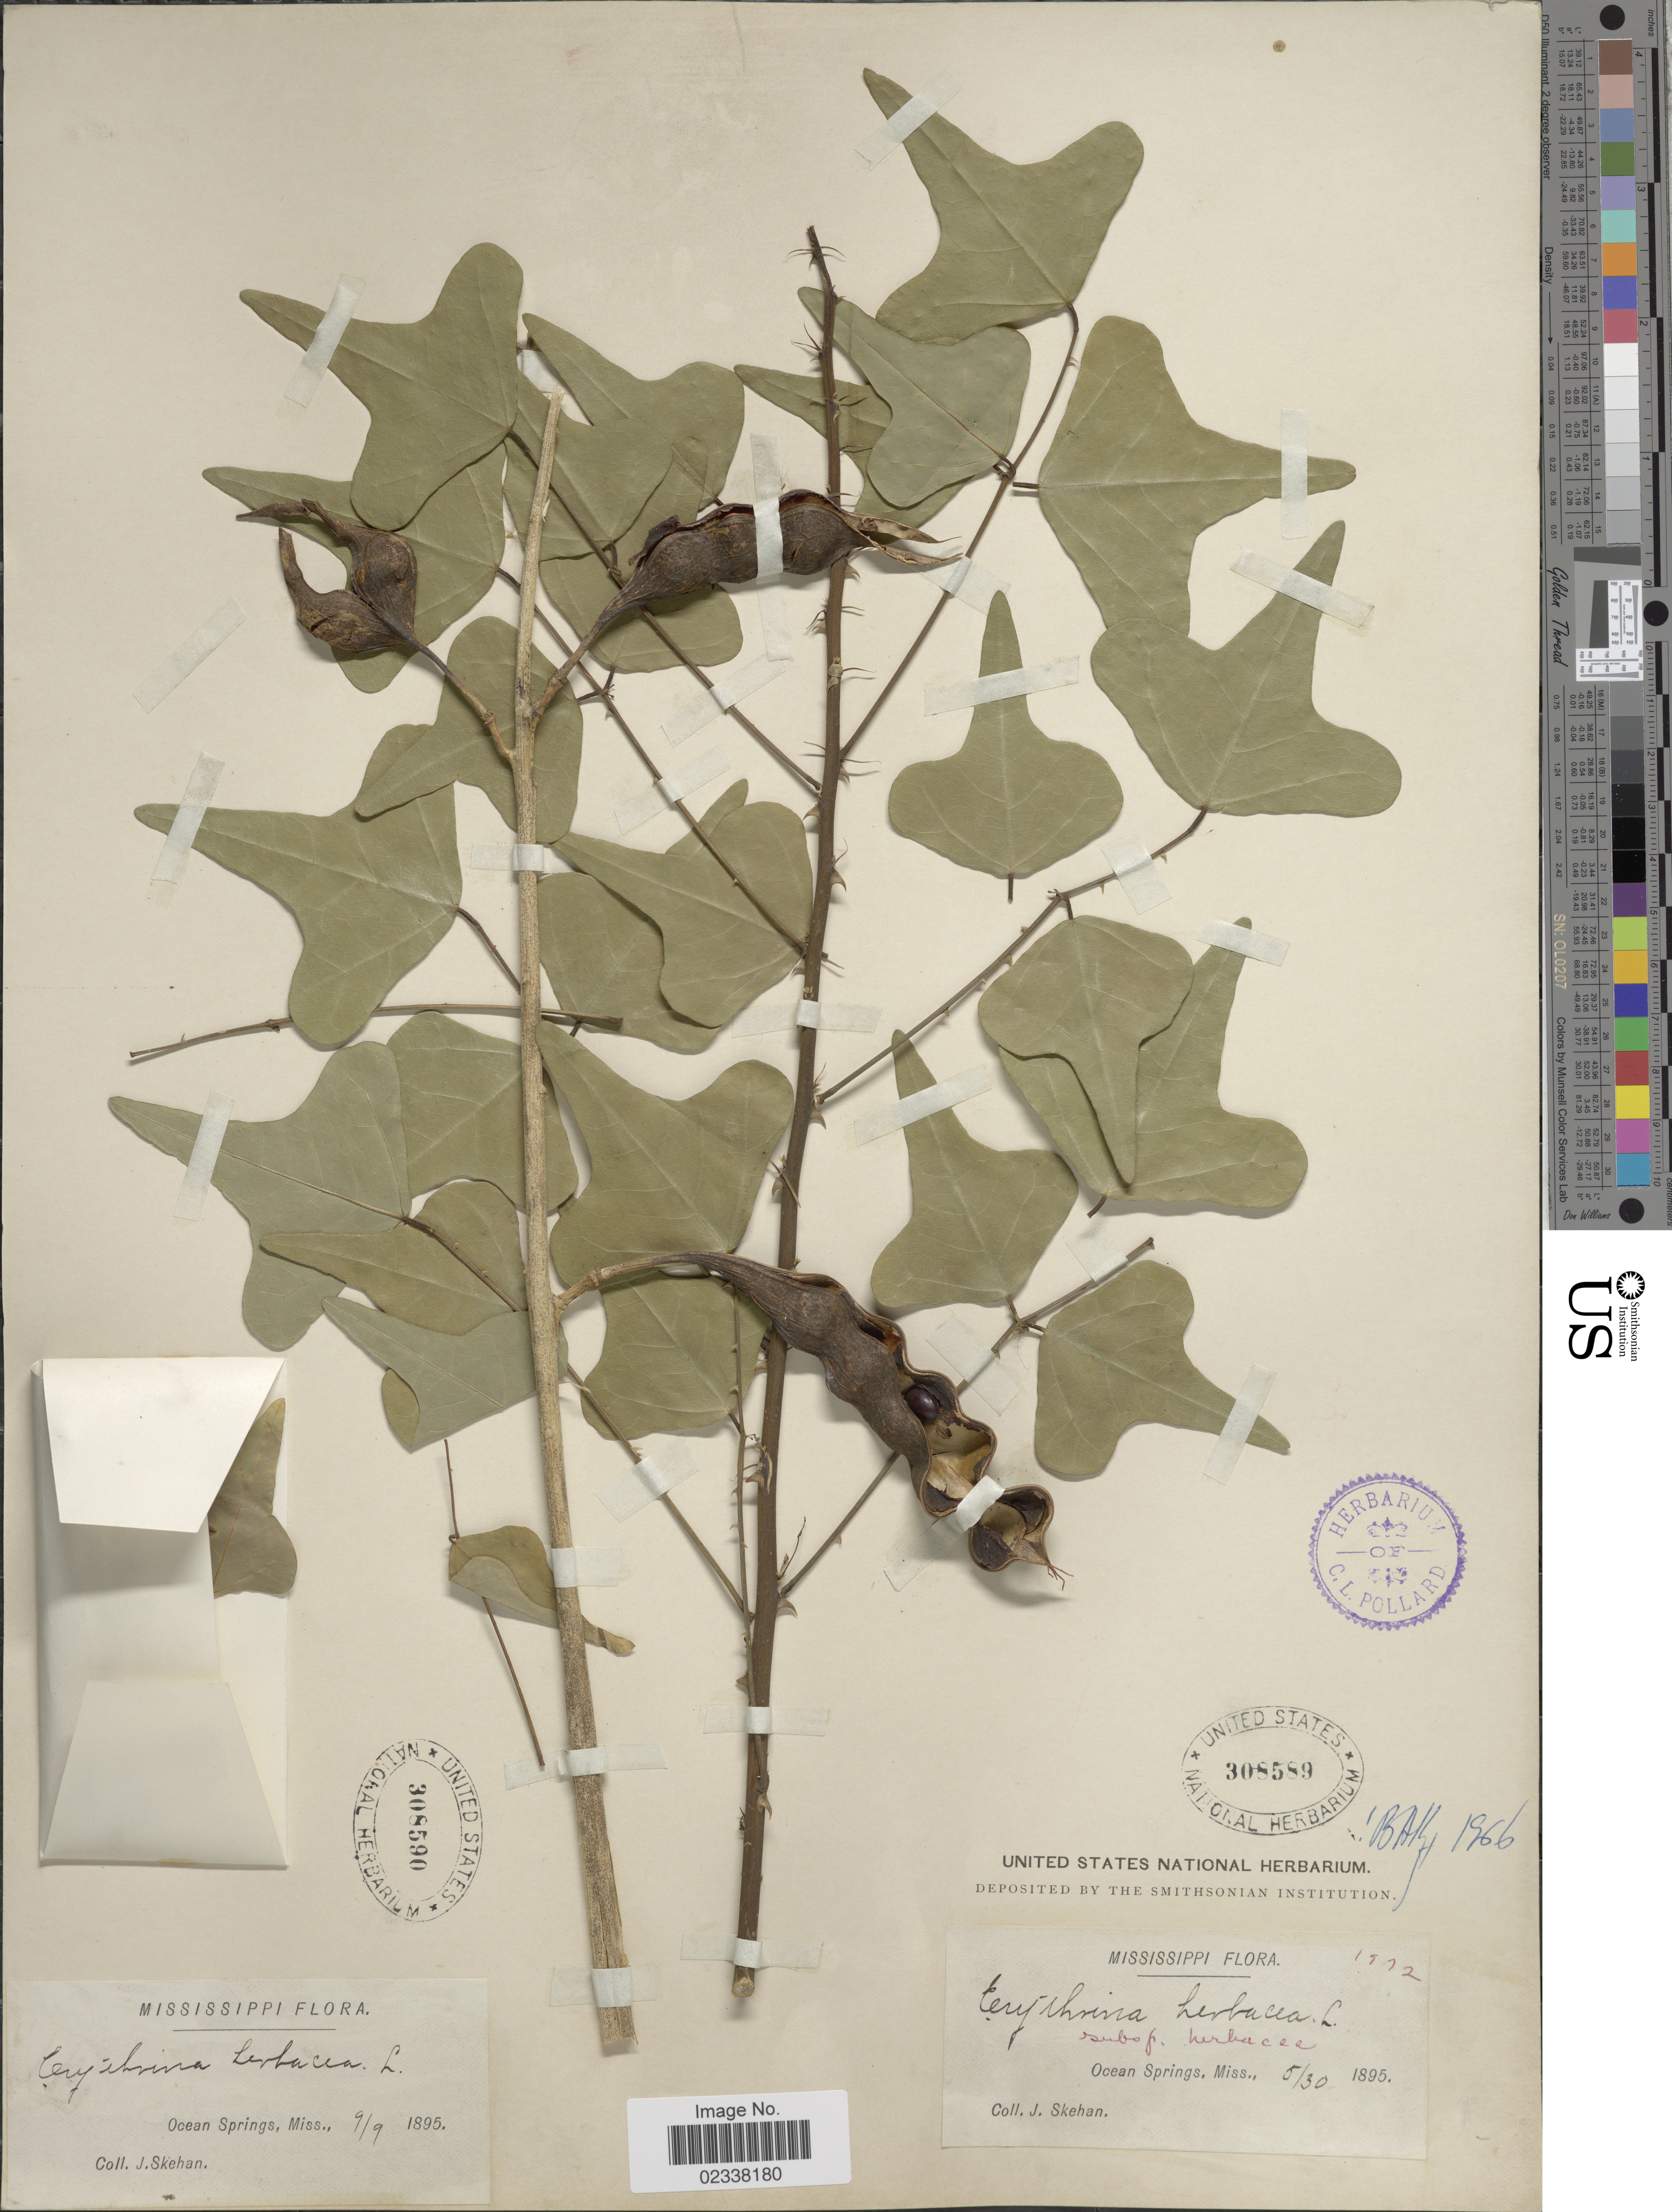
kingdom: Plantae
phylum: Tracheophyta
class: Magnoliopsida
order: Fabales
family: Fabaceae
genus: Erythrina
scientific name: Erythrina herbacea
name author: L.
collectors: J. Skehan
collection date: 1895-09-09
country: United States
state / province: Mississippi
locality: Ocean Springs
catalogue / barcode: US 308590-2